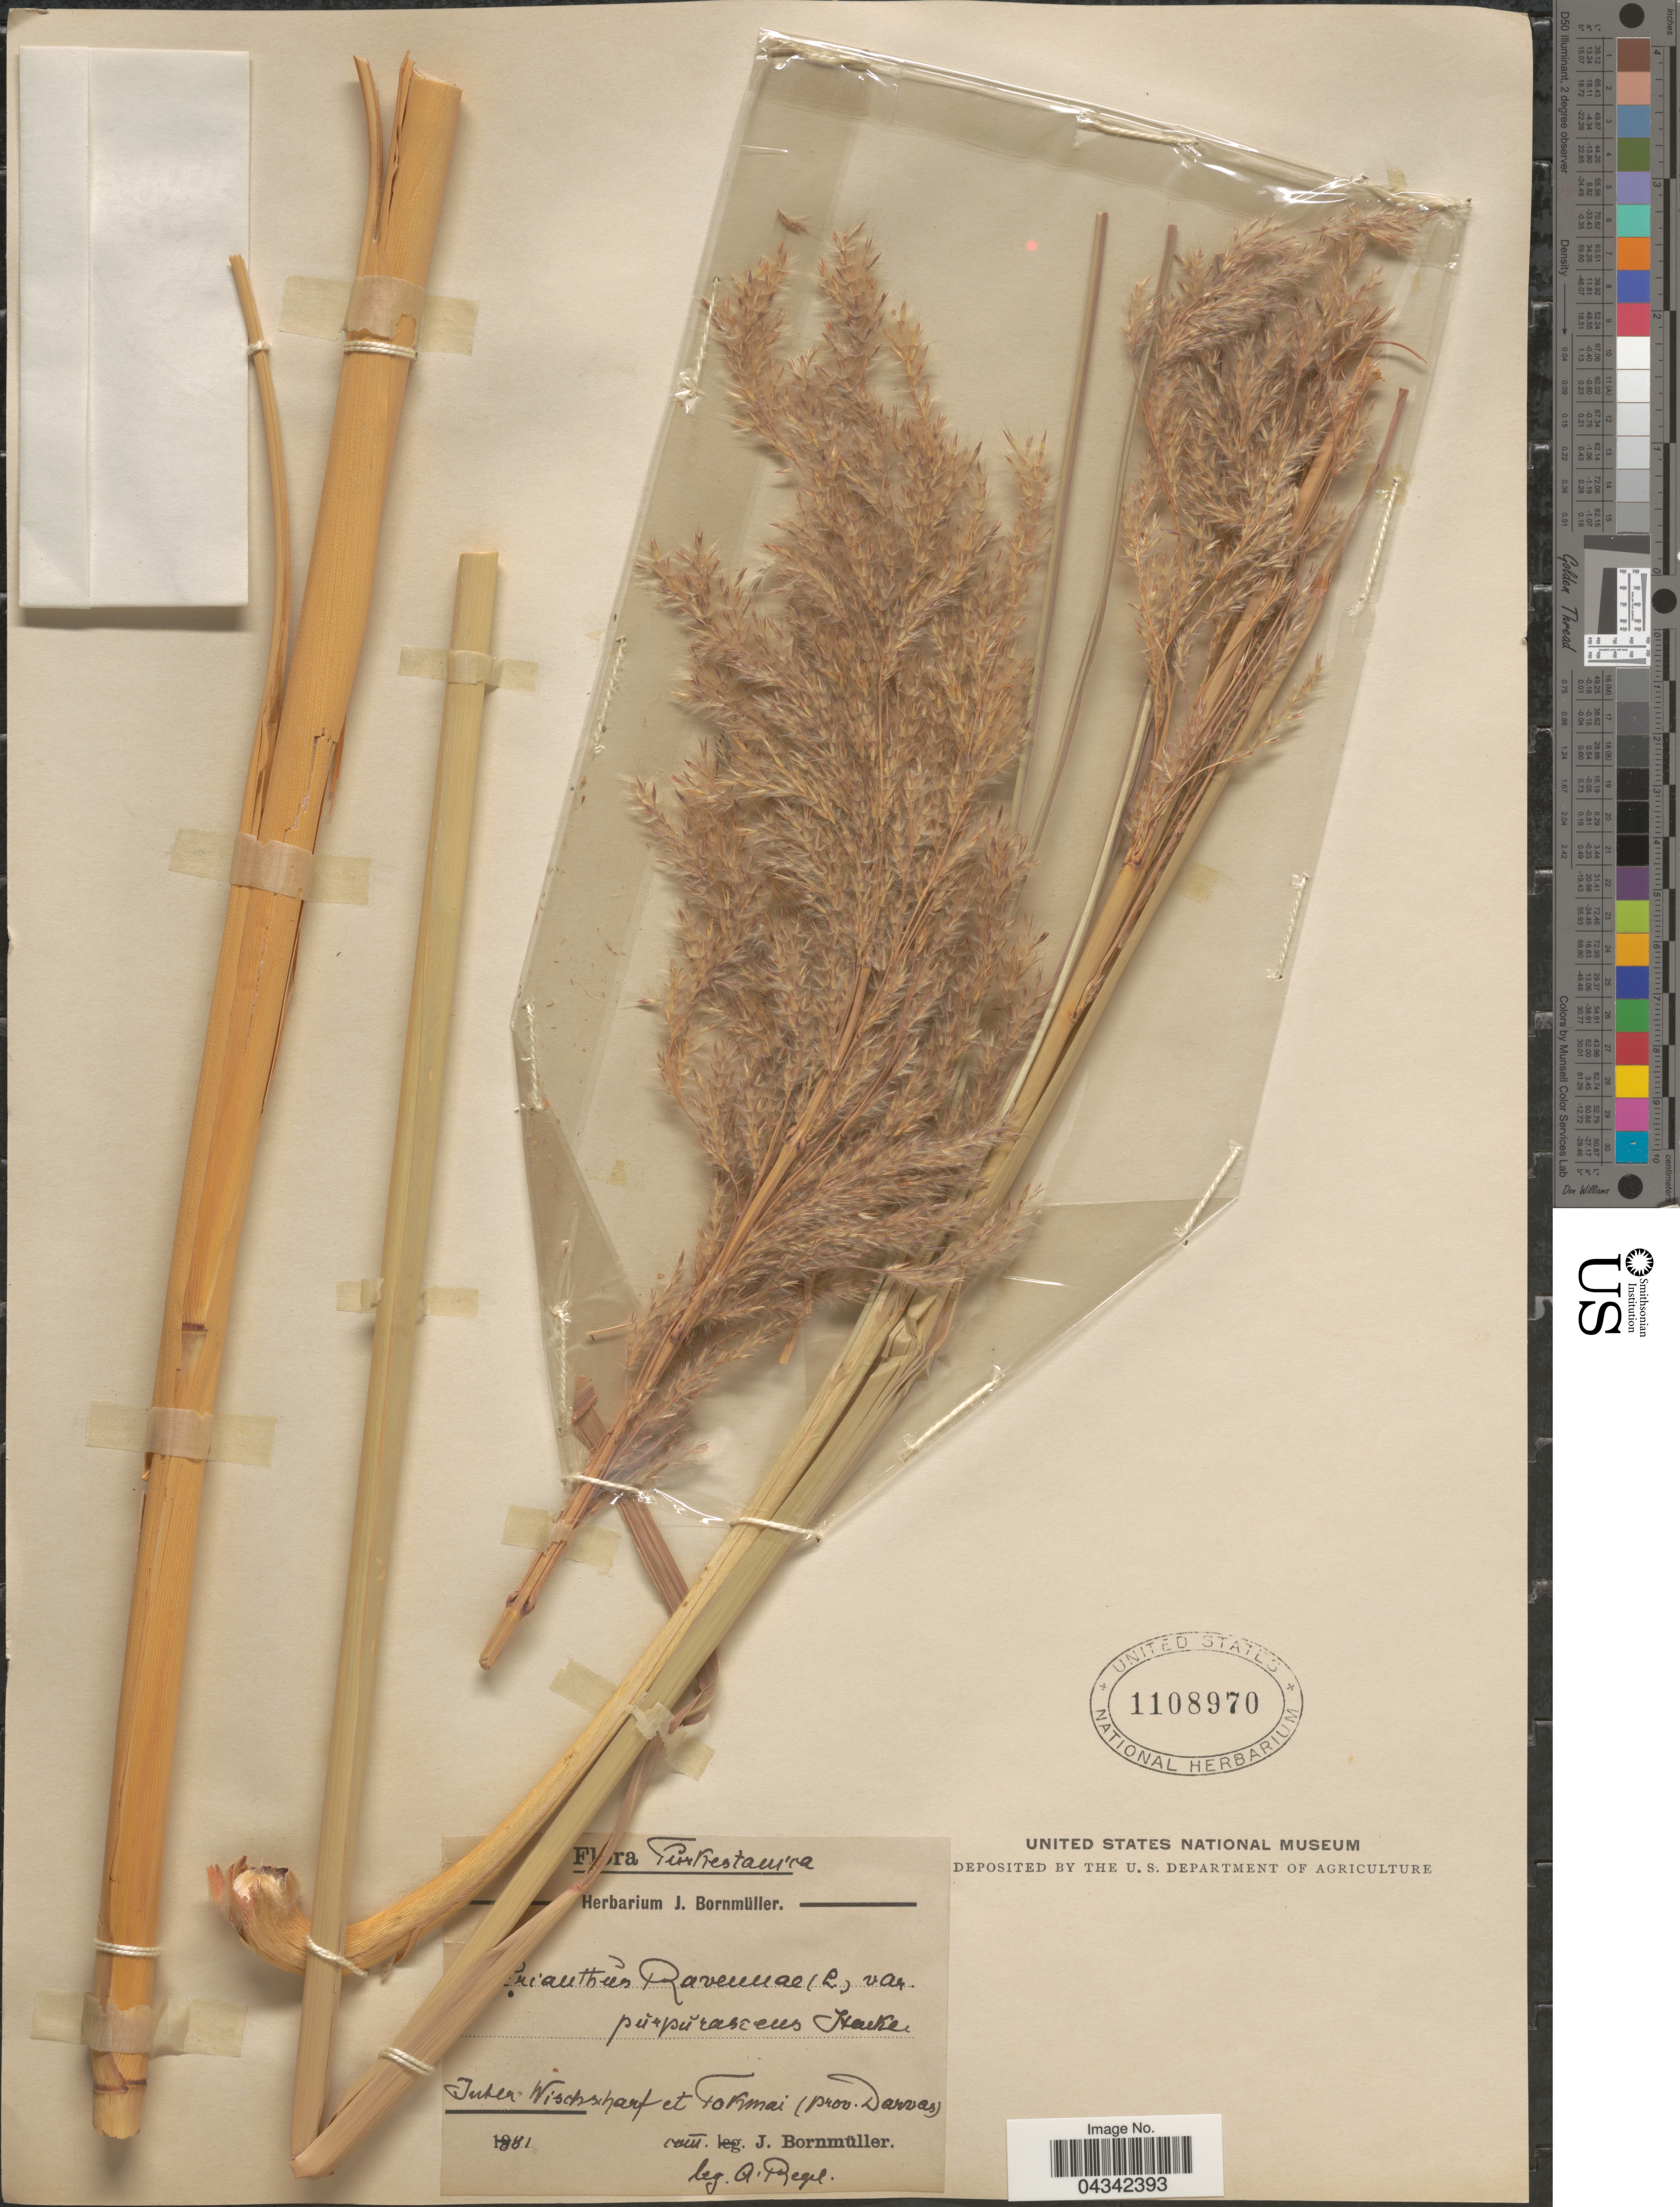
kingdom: Plantae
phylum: Tracheophyta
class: Liliopsida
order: Poales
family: Poaceae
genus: Tripidium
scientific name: Tripidium ravennae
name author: (L.) H. Scholz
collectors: A. Regel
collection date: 1881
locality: Turkestanica. Inter Kischscharf [interpreted] et Tokmai (prov. Darvas).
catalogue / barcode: US 1108970